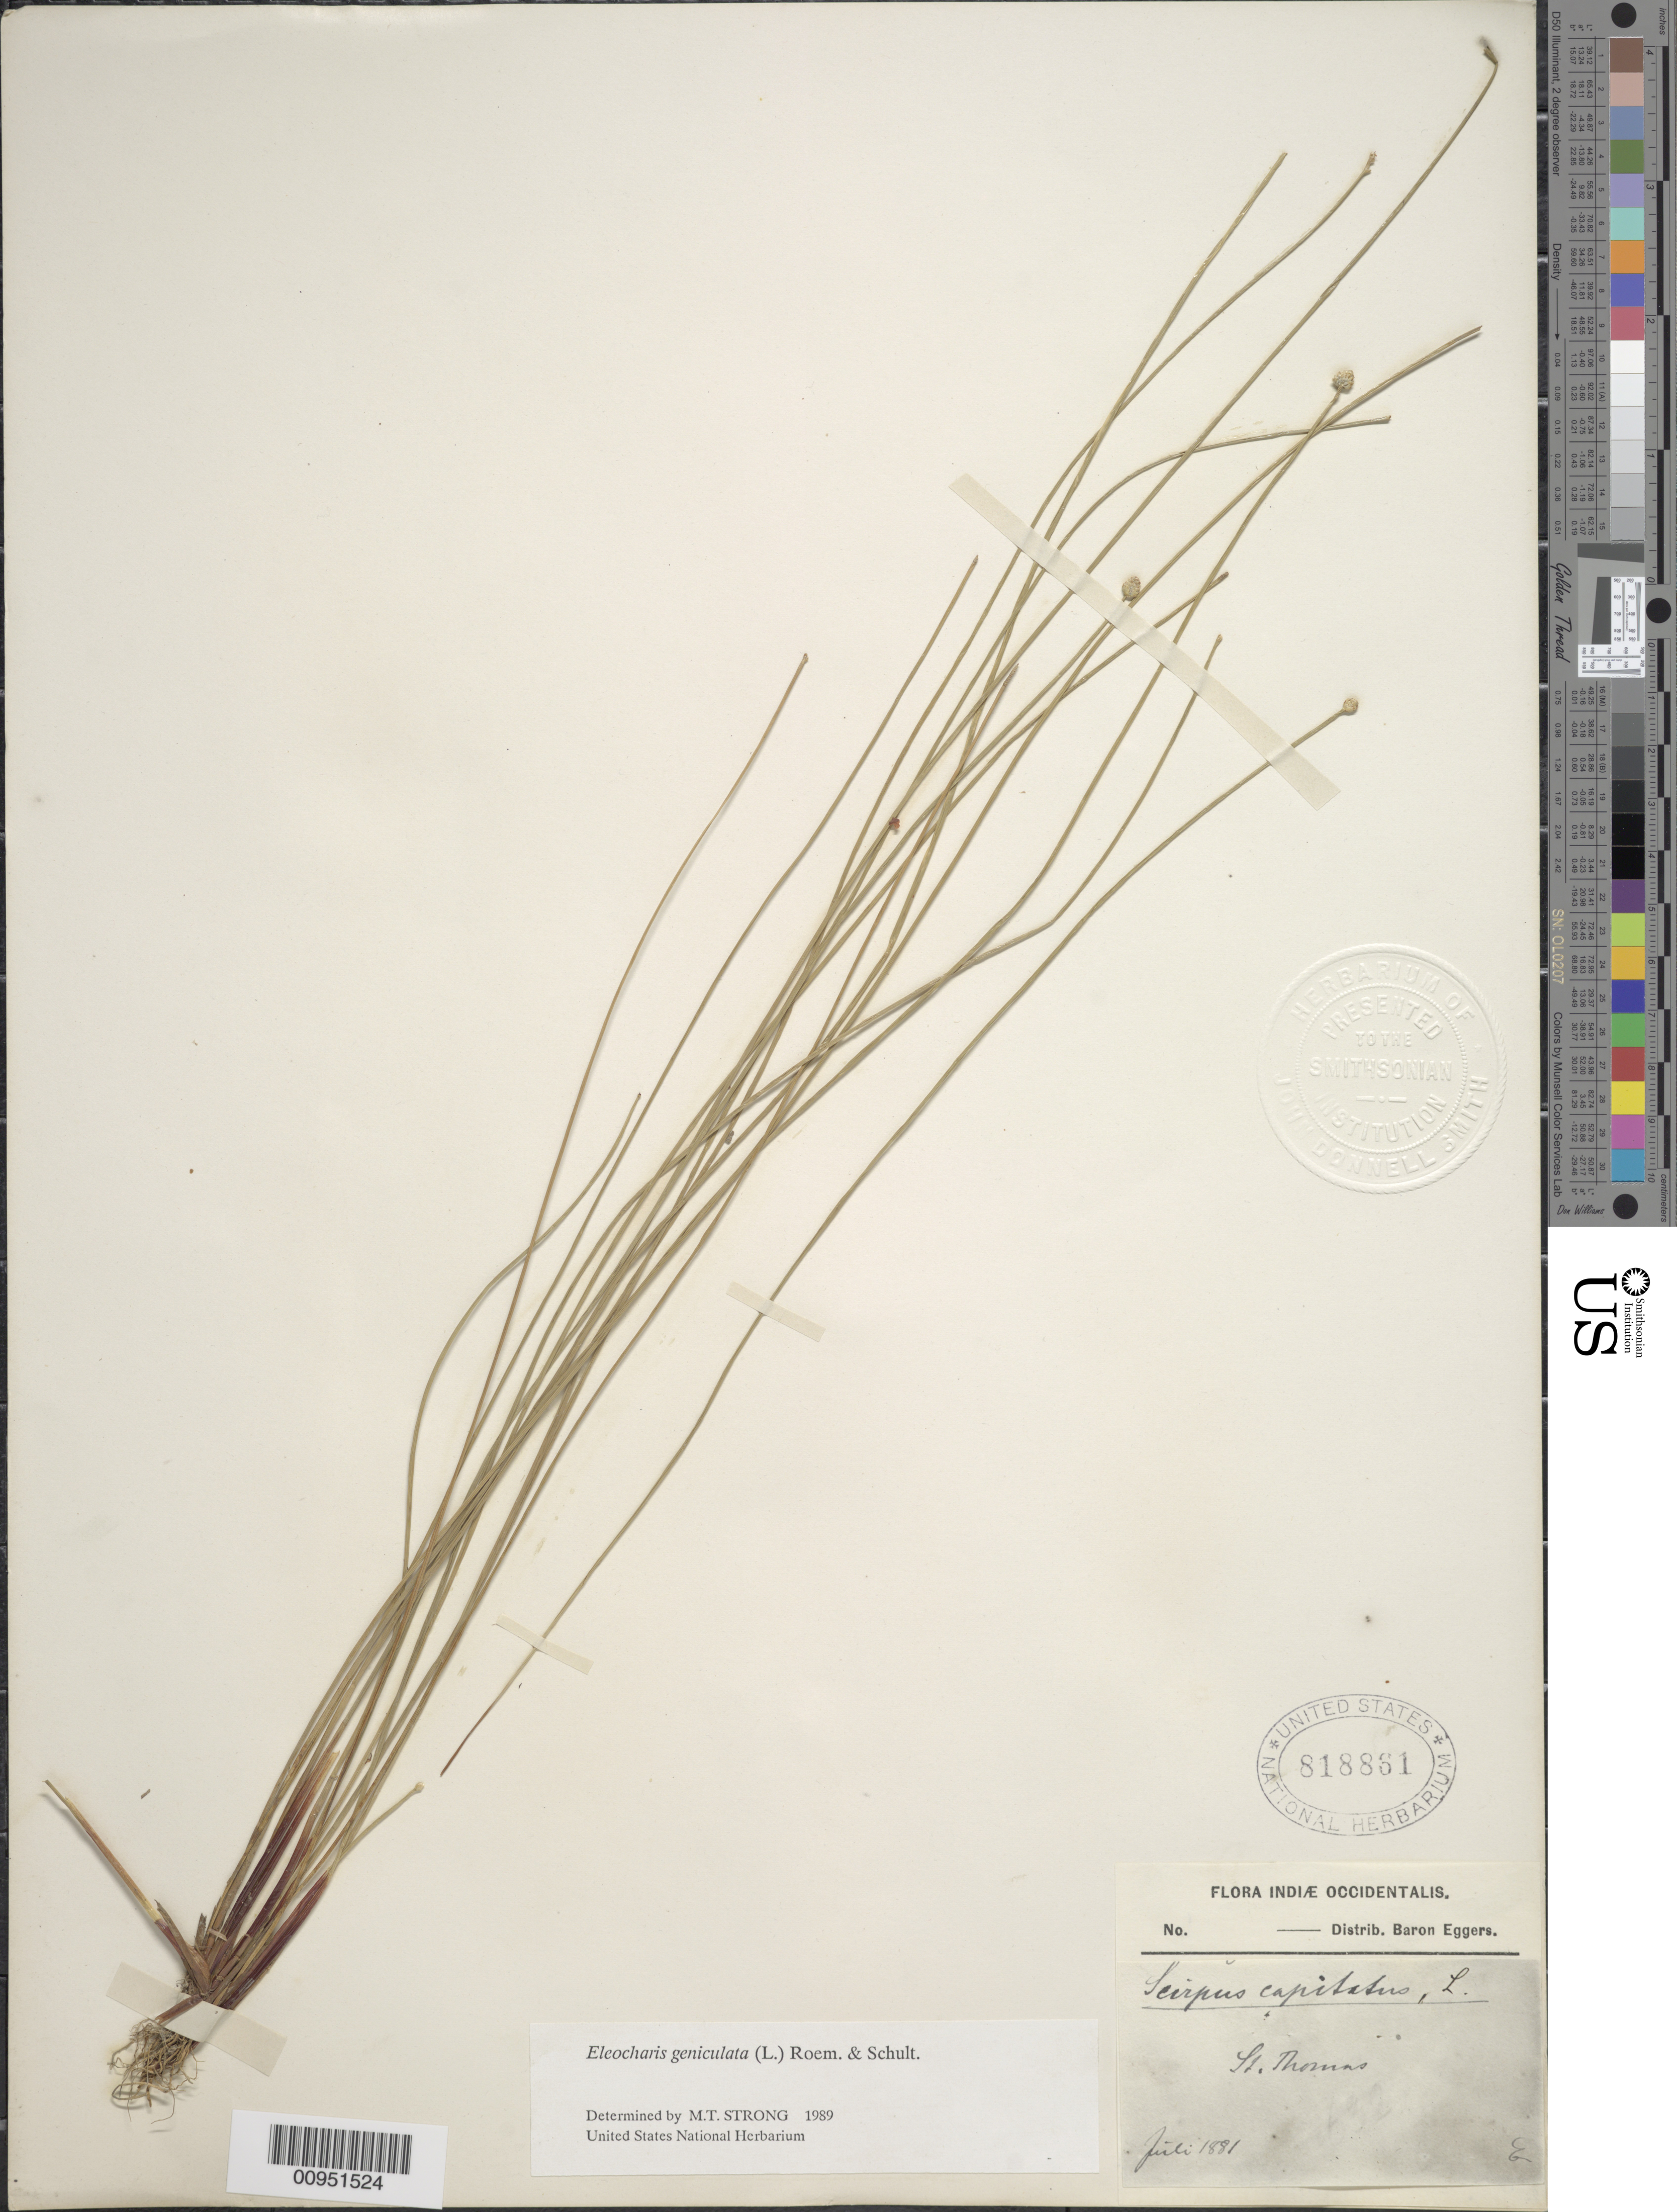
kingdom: Plantae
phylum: Tracheophyta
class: Liliopsida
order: Poales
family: Cyperaceae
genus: Eleocharis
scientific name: Eleocharis geniculata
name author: (L.) Roem. & Schult.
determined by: Strong, M. T., (US), Smithsonian Institution - National Museum of Natural History (UNITED STATES)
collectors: H. F. A. von Eggers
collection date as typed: Jul 1881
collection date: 1881-07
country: U.S. Virgin Islands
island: St. Thomas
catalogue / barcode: US 818861